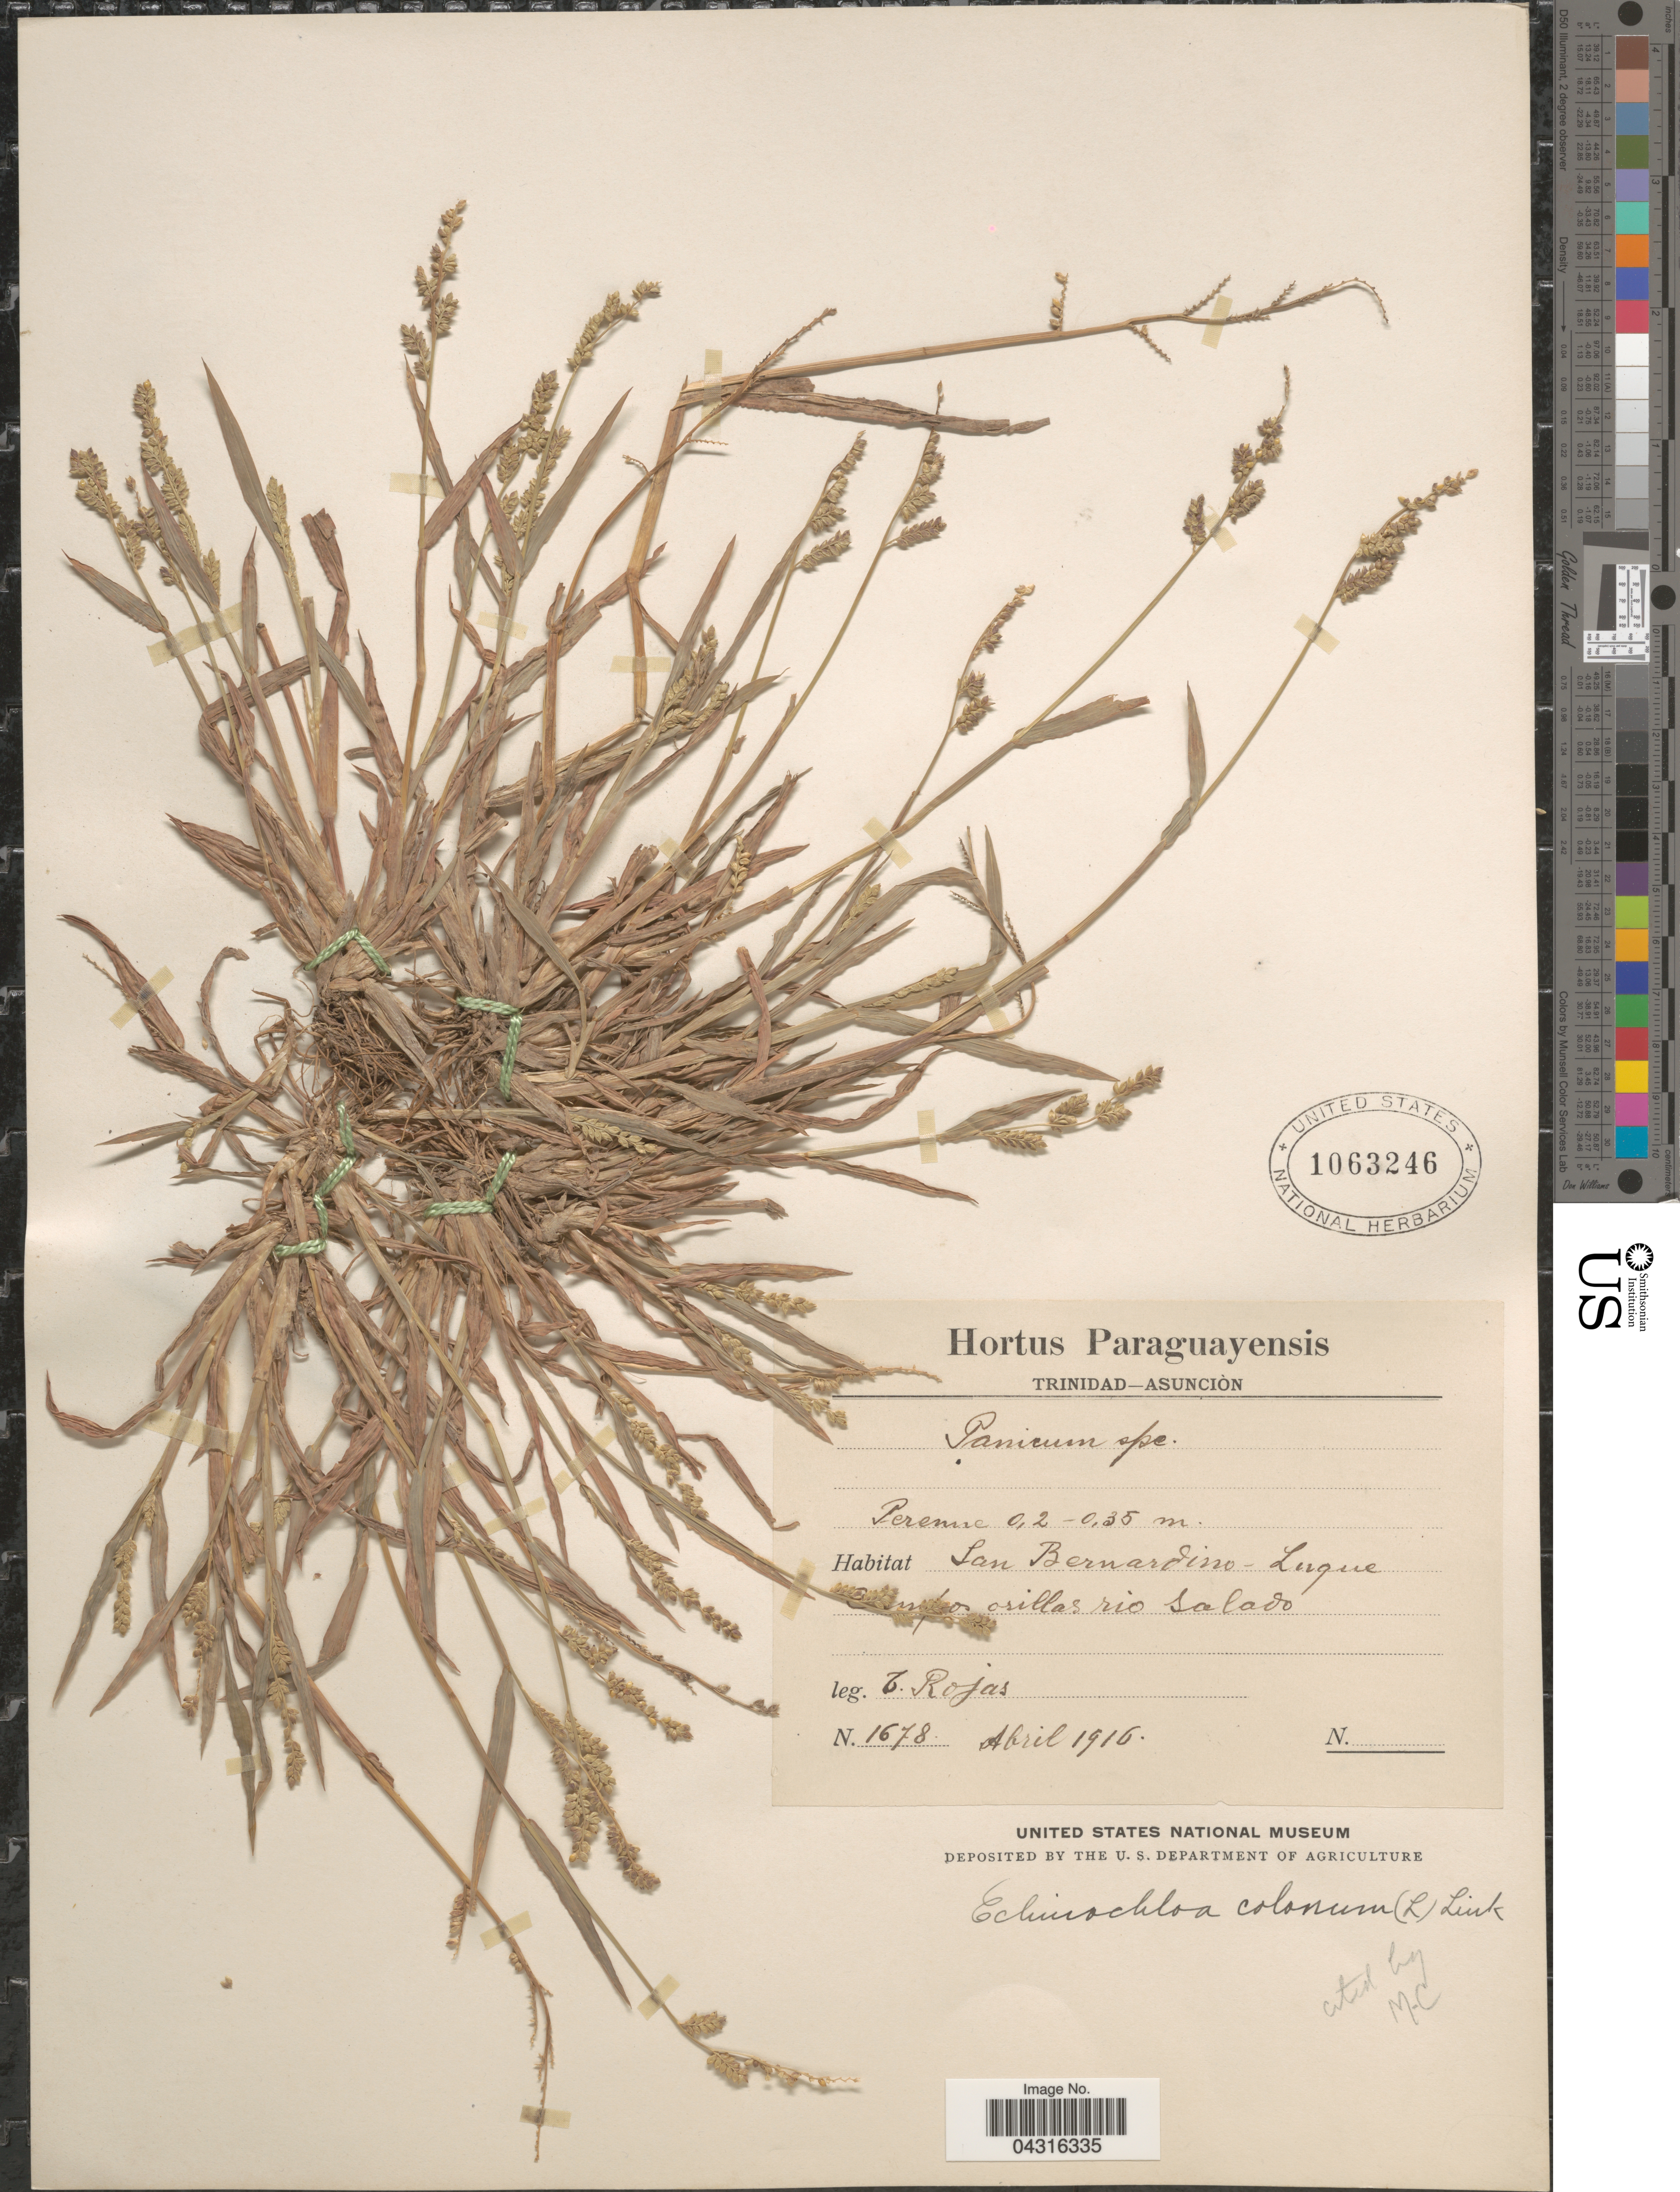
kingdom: Plantae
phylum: Tracheophyta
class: Liliopsida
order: Poales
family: Poaceae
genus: Echinochloa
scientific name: Echinochloa colona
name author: (L.) Link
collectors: T. Rojas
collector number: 1678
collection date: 1916-04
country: Paraguay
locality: San Bernardino - Luque. Campo orillas rio Salado.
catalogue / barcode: US 1063246